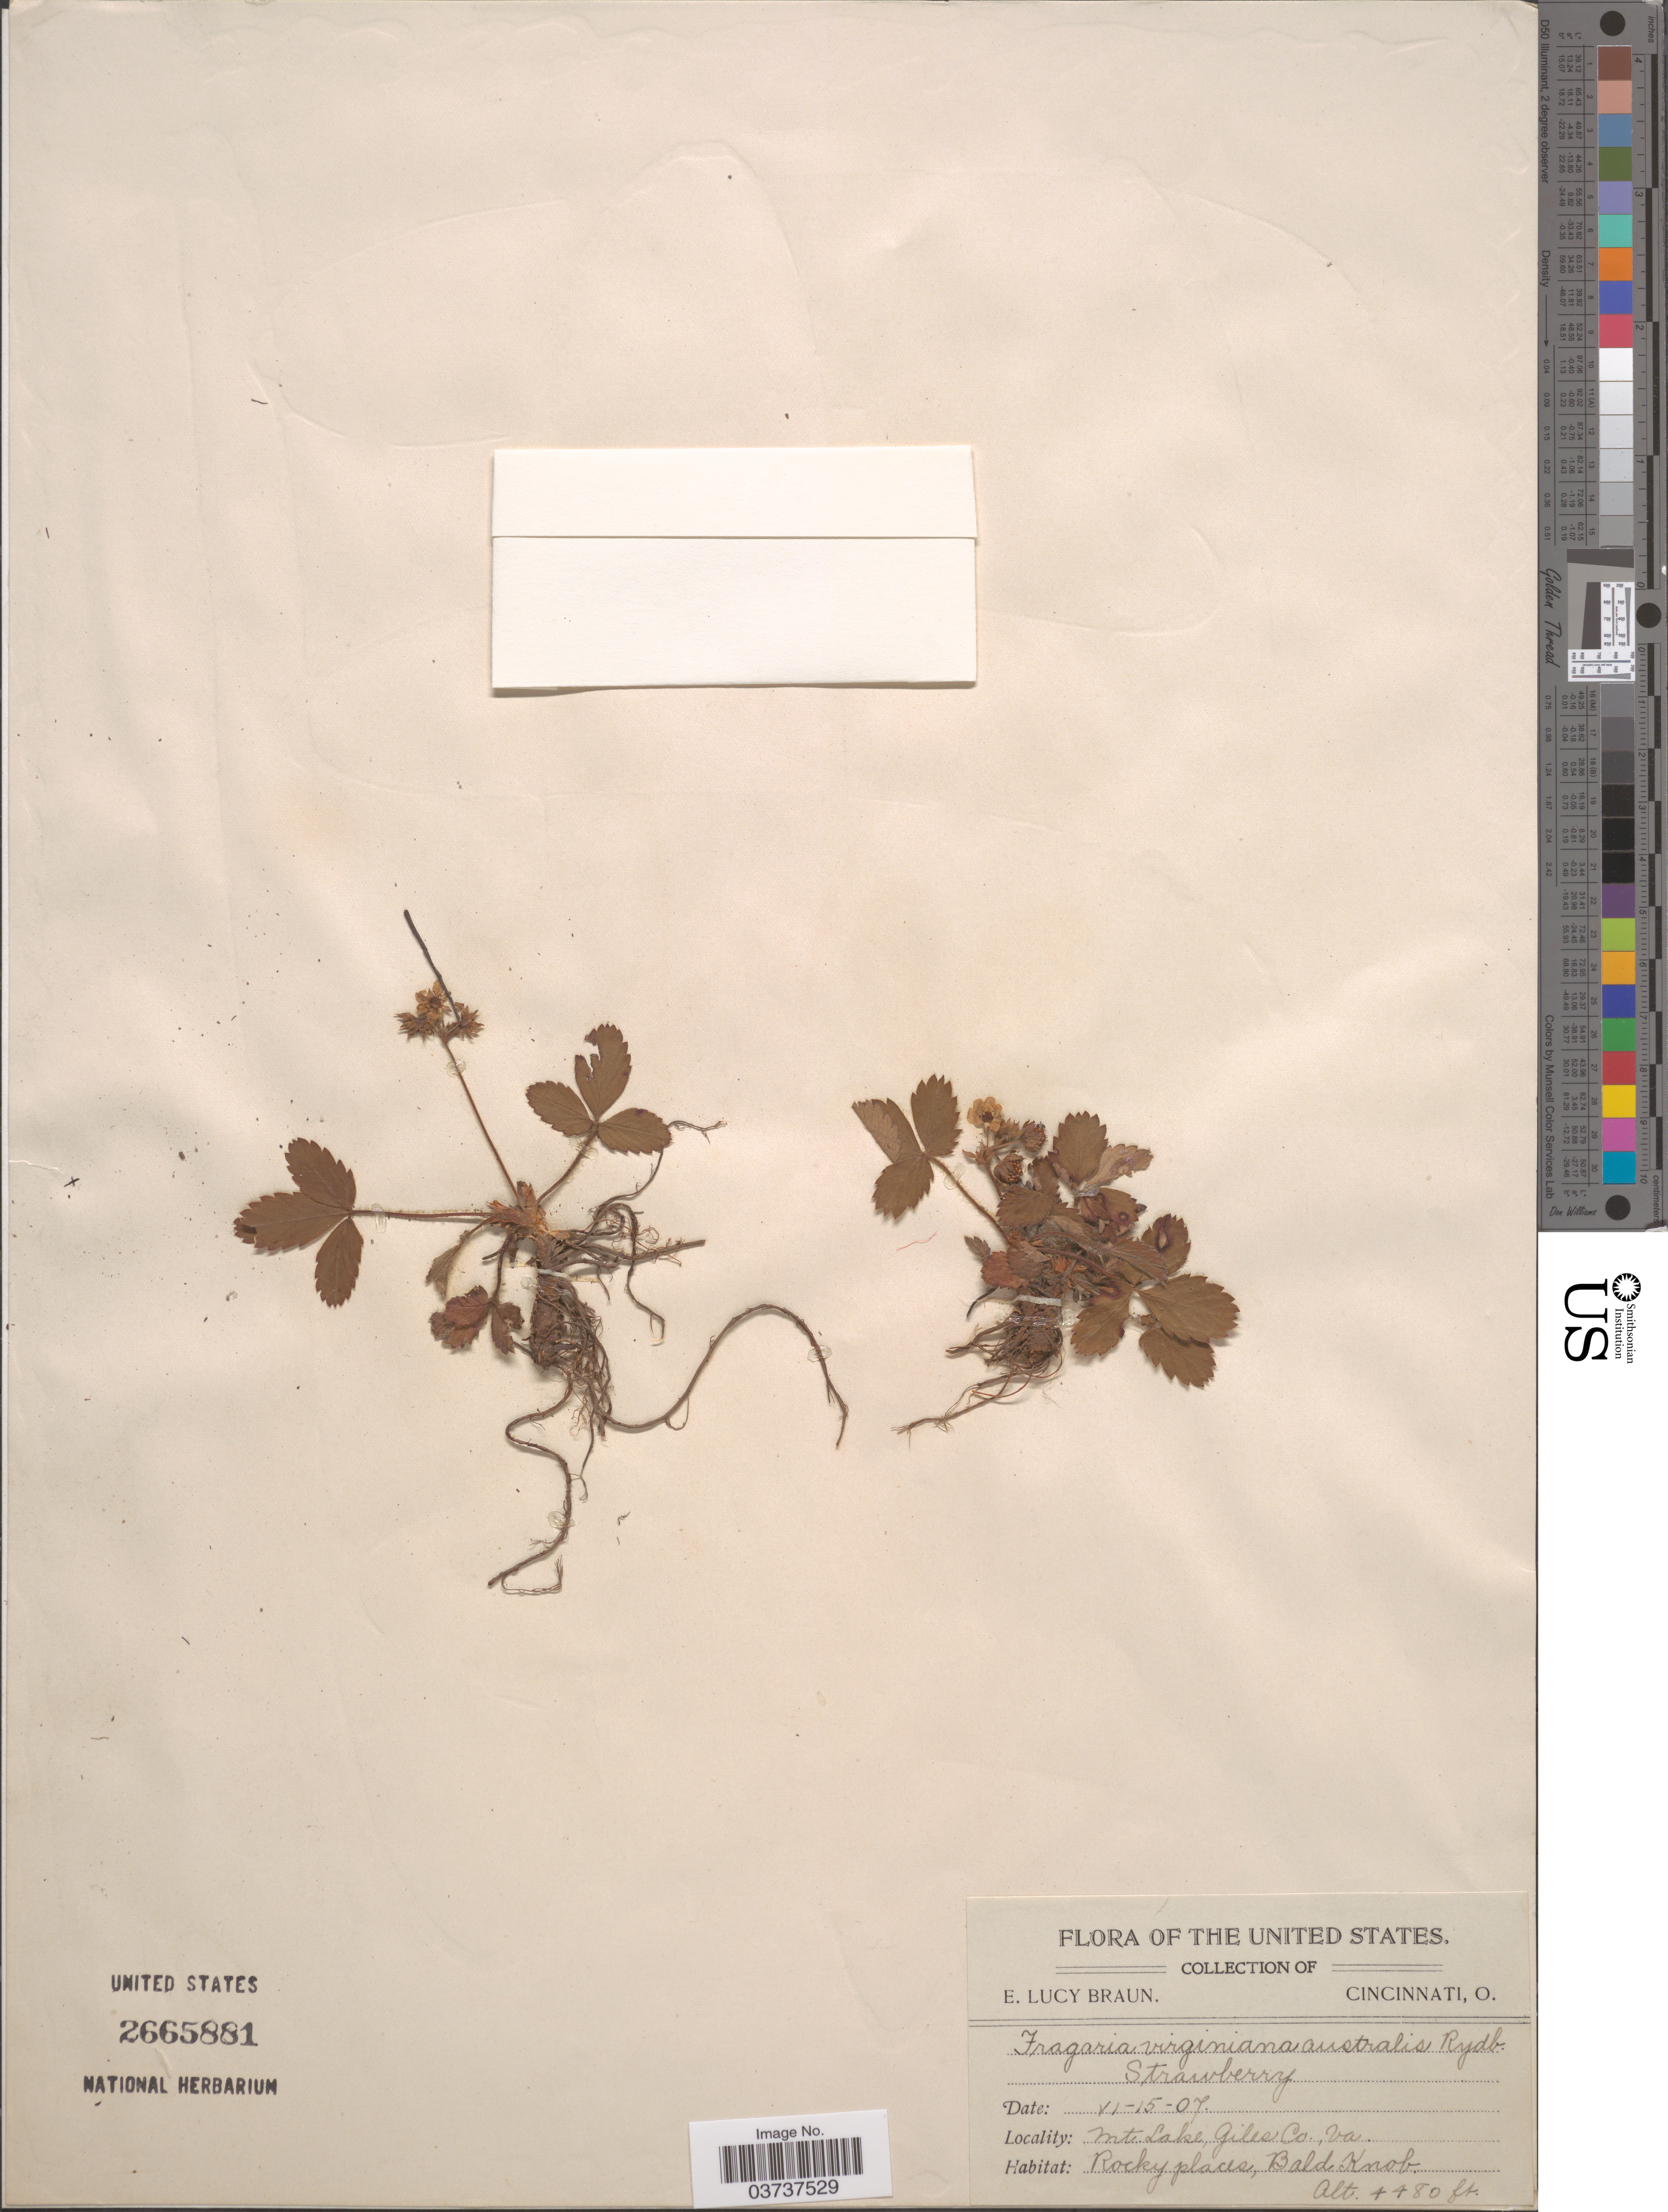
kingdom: Plantae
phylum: Tracheophyta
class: Magnoliopsida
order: Rosales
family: Rosaceae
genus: Fragaria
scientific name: Fragaria virginiana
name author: Mill.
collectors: E. L. Braun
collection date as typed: Transcribed d/m/y: 15/6/7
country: United States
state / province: Virginia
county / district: Giles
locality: Mt. Lake, Giles Co. Bald Knob.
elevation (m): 1366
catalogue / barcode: US 2665881